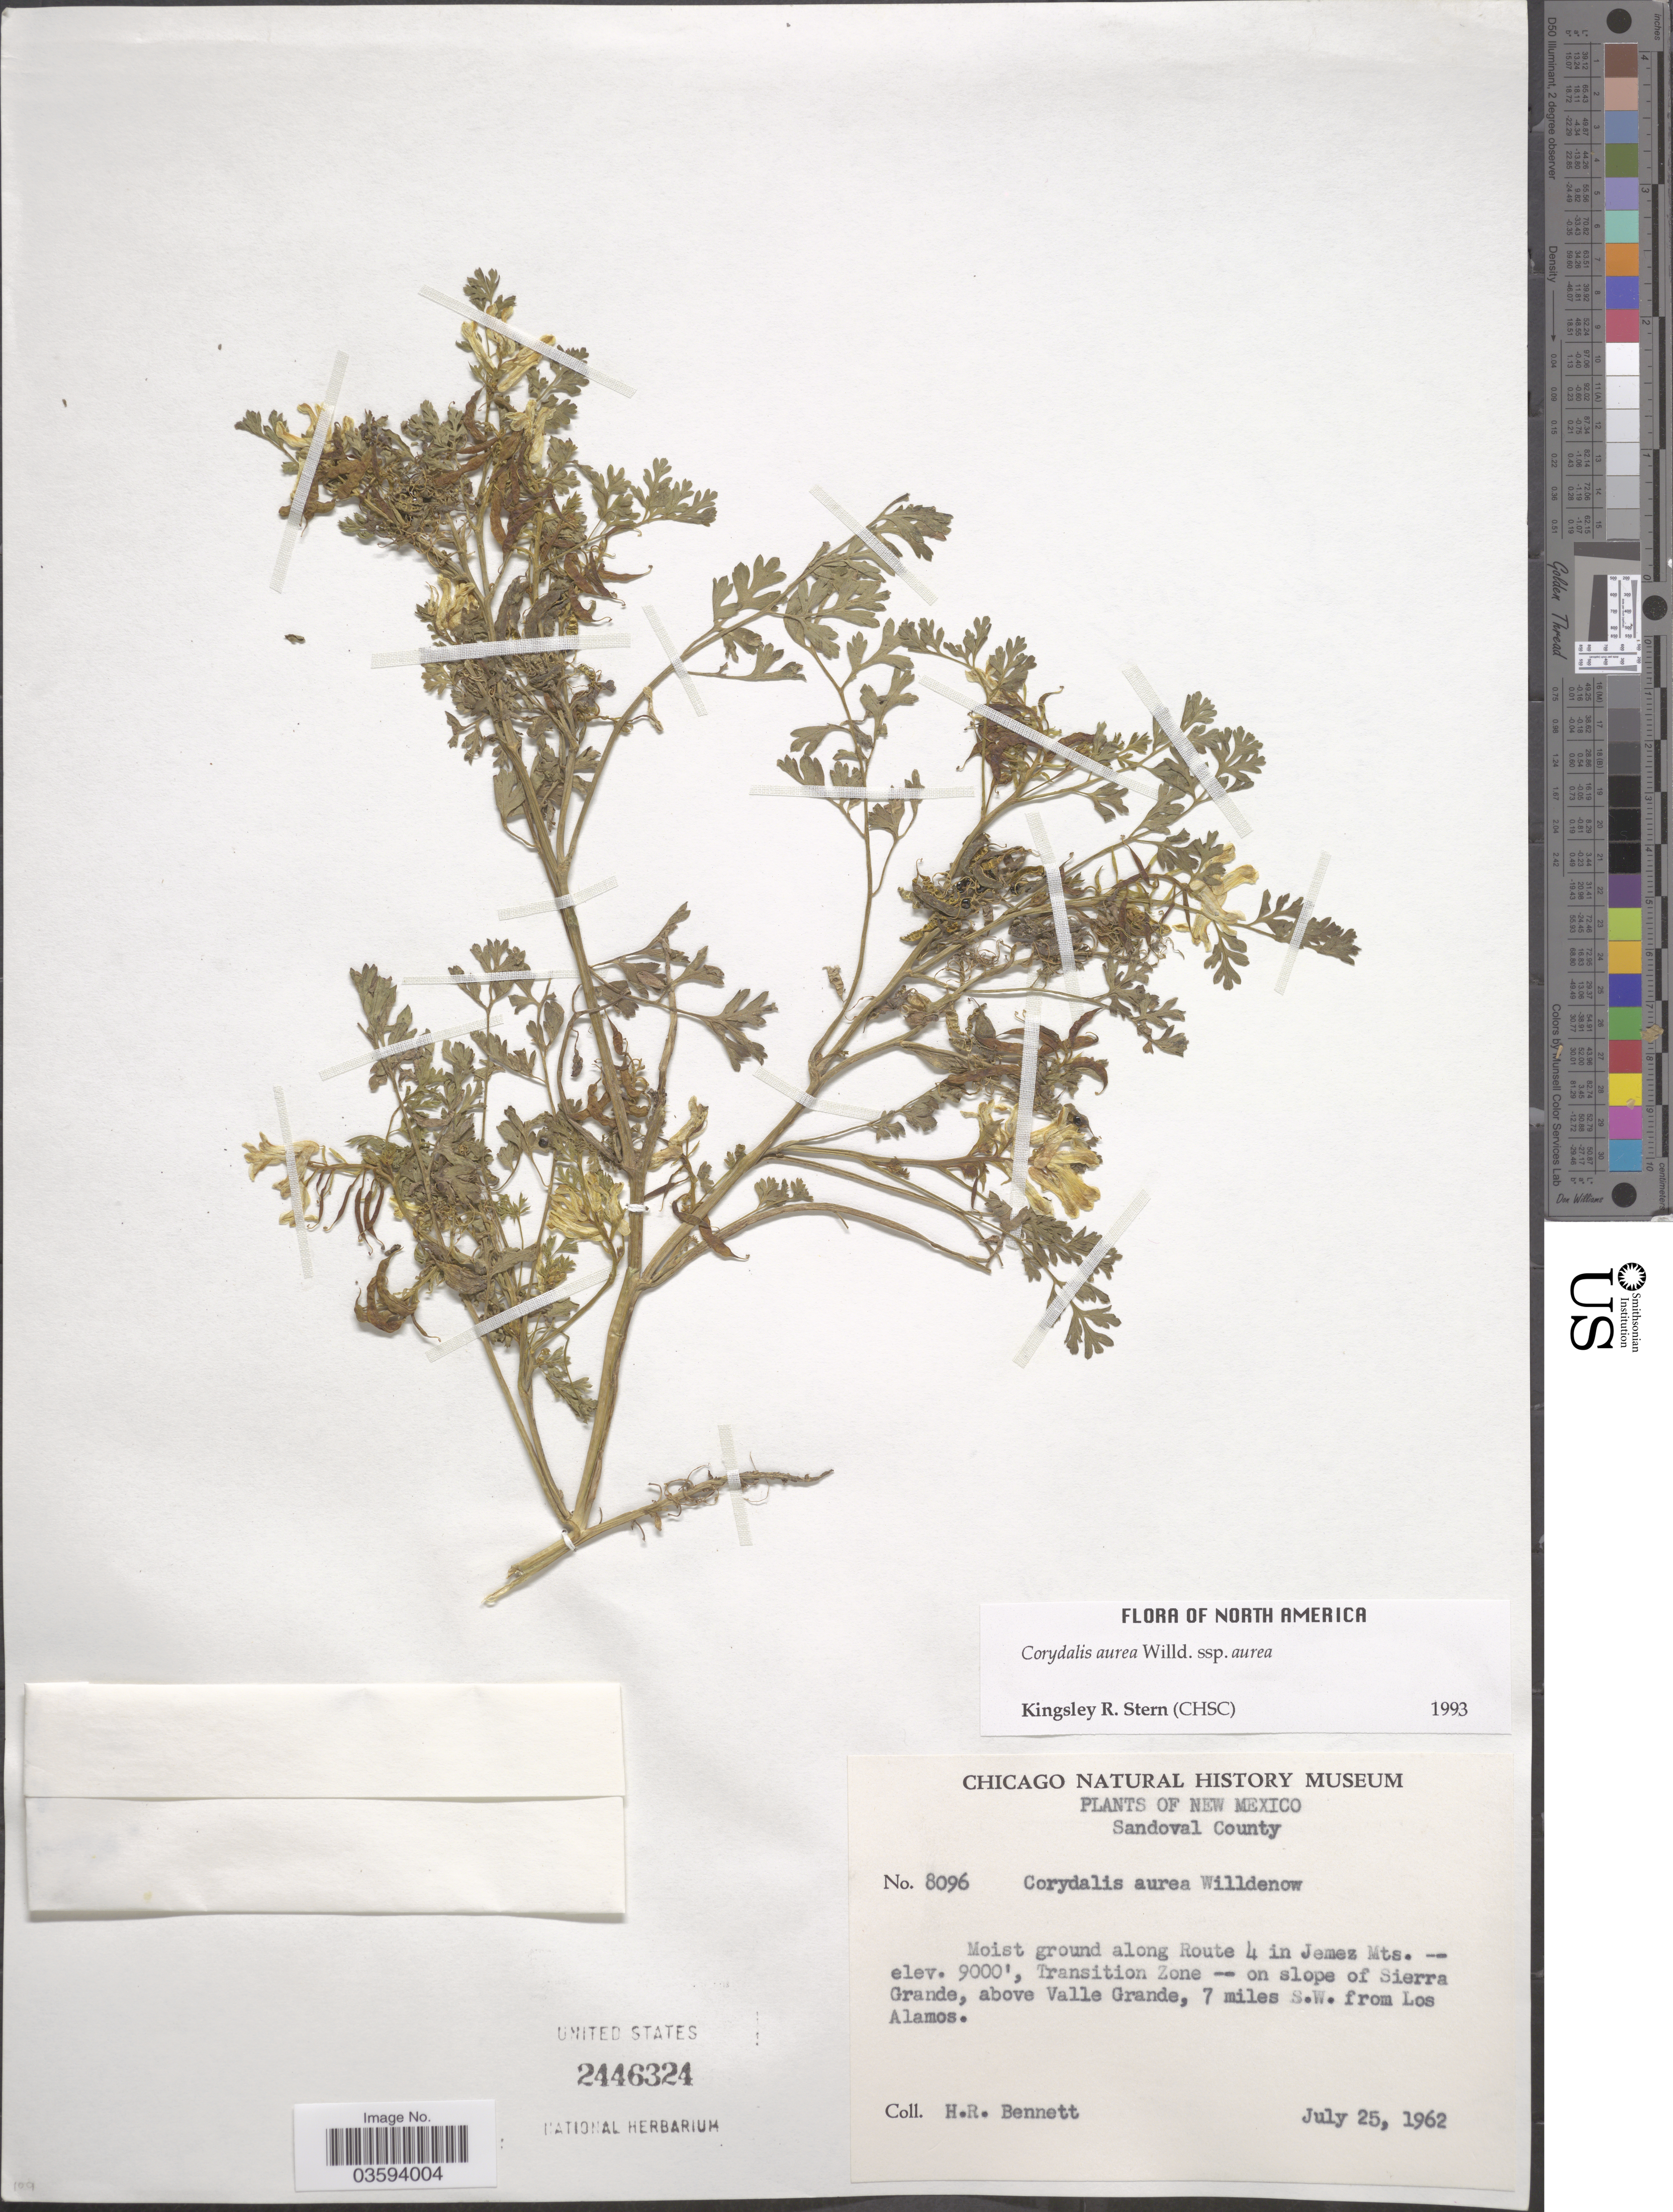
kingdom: Plantae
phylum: Tracheophyta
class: Magnoliopsida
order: Ranunculales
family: Papaveraceae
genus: Corydalis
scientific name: Corydalis aurea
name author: Willd.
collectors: H. R. Bennett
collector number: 8096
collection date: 1962-07-25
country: United States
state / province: New Mexico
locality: Sandoval County. Moist ground along Route 4 in Jemez Mts. Transition Zone - on slope of Sierra Grande, above Valle Grande, 7 miles S.W. from Los Alamos.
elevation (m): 2743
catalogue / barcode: US 2446324